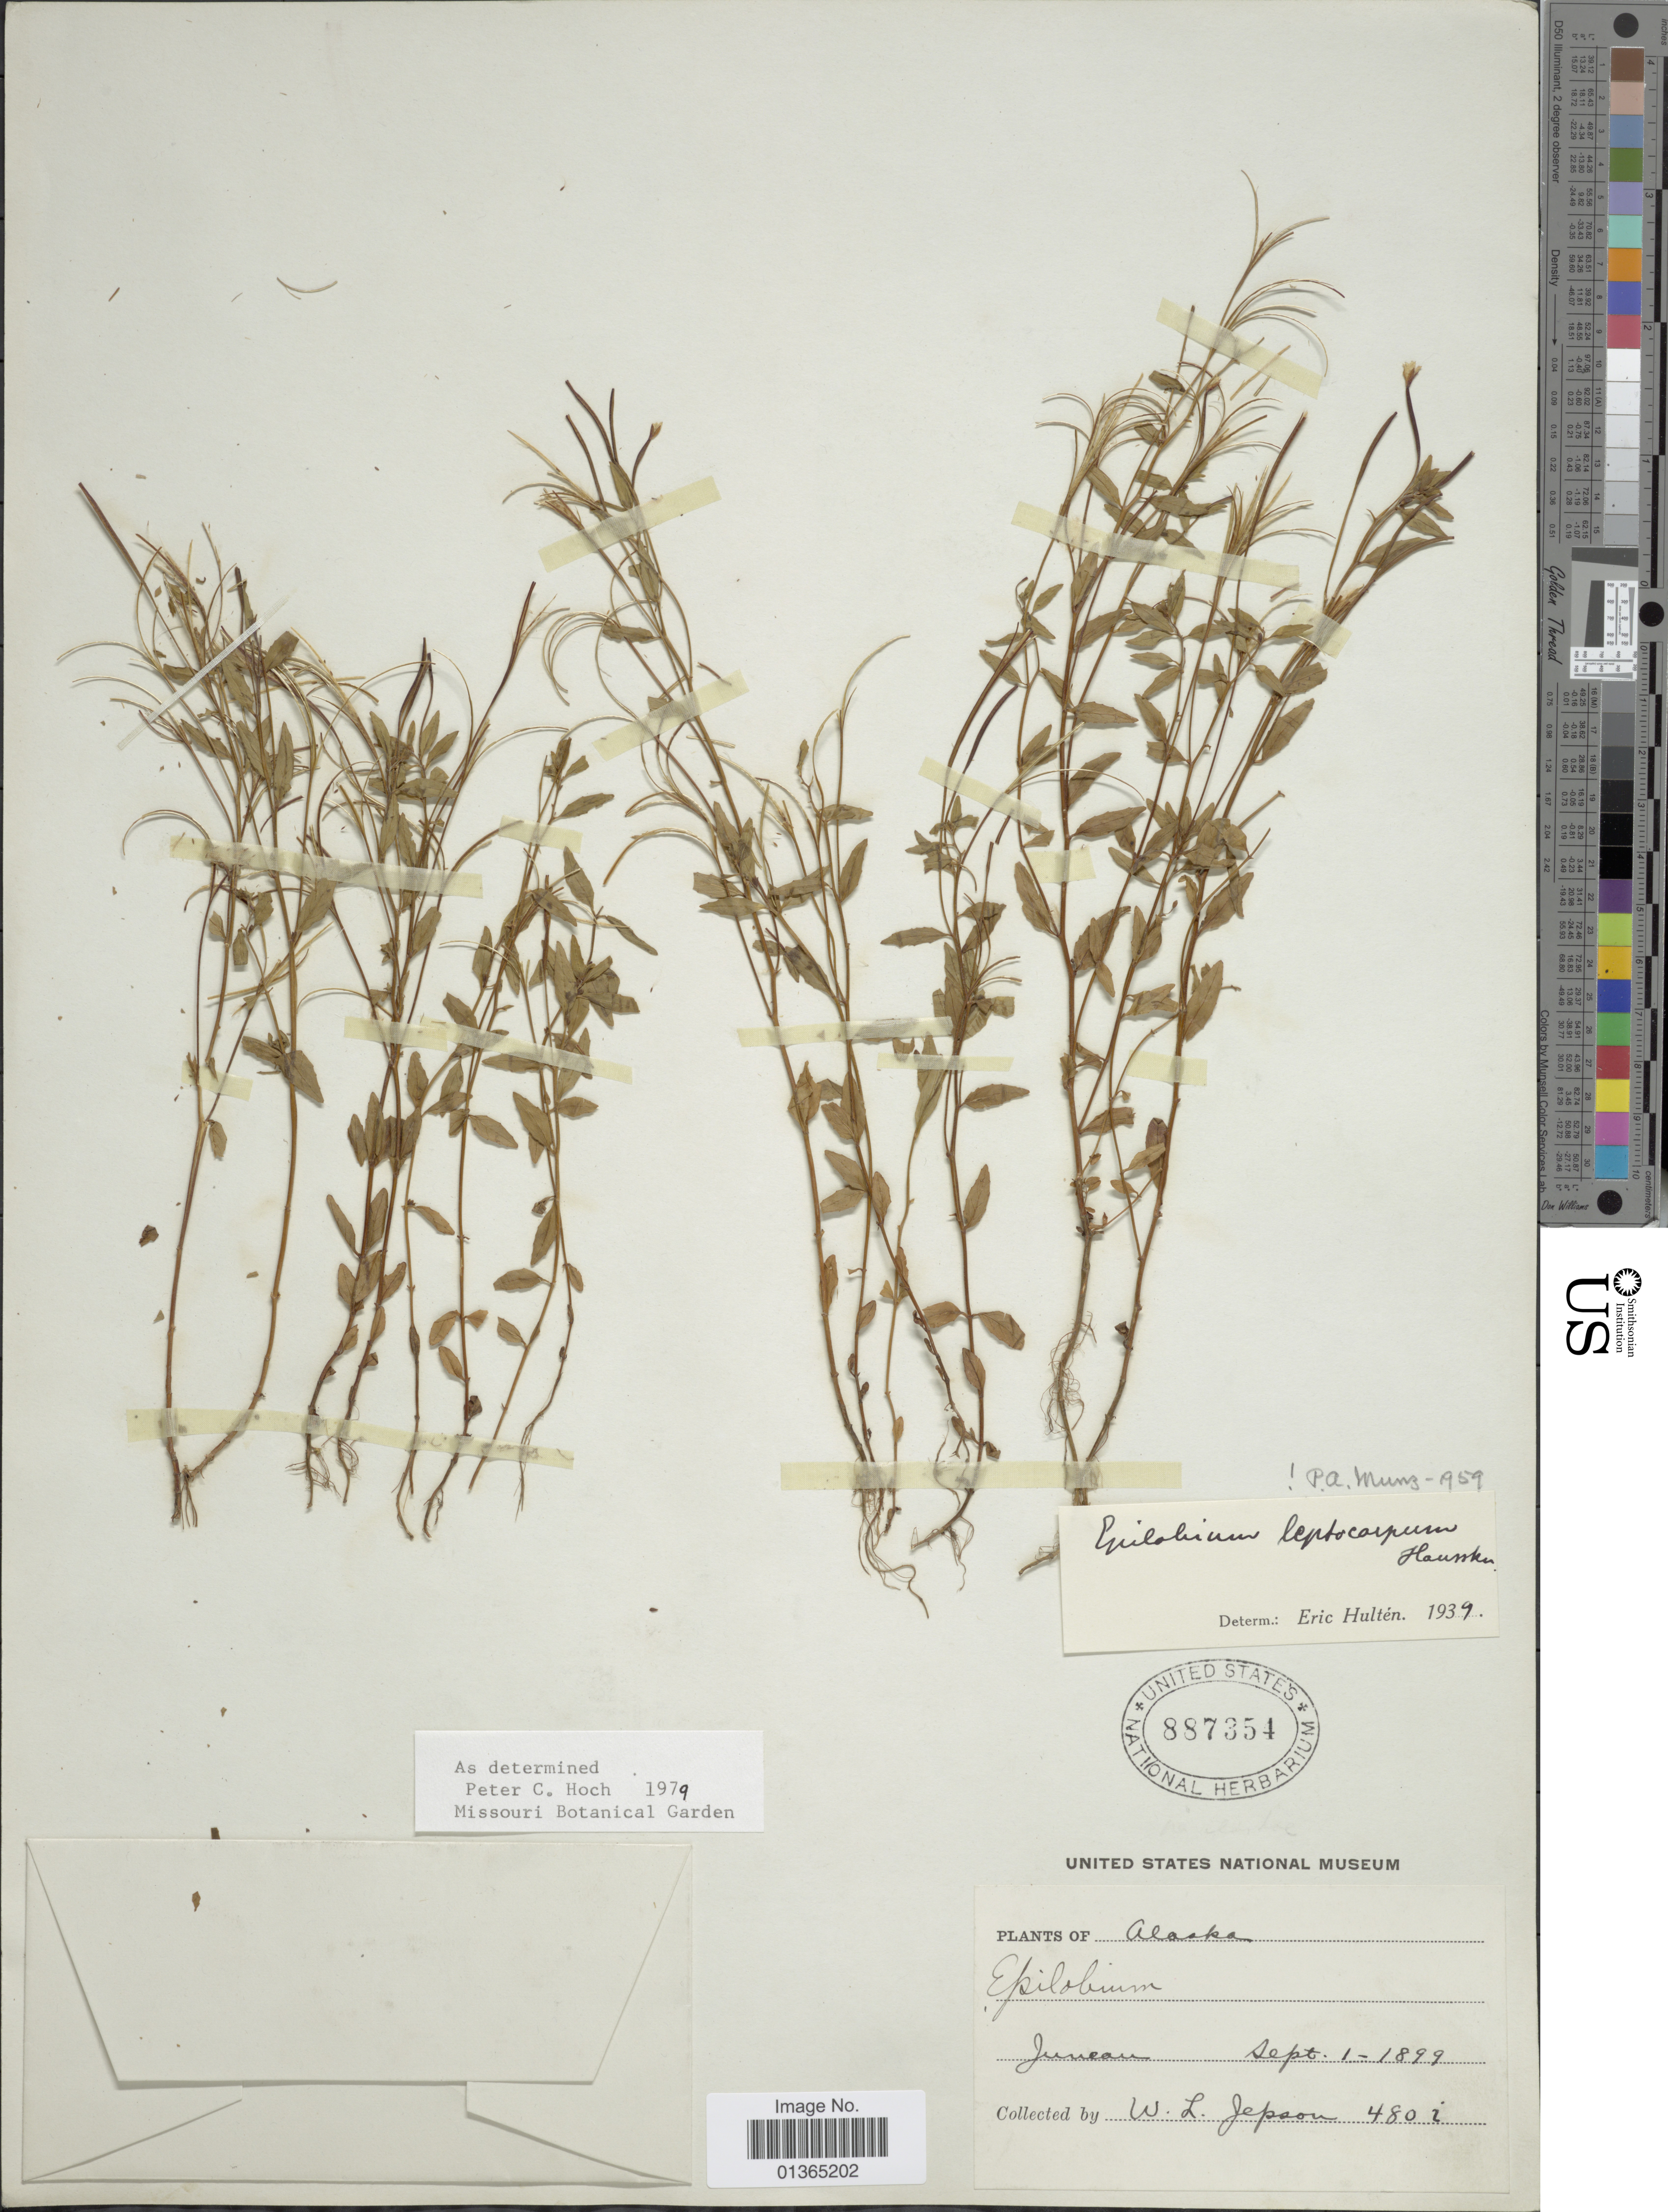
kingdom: Plantae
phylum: Tracheophyta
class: Magnoliopsida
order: Myrtales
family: Onagraceae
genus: Epilobium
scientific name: Epilobium leptocarpum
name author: Hausskn.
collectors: W. L. Jepson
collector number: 480i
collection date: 1899-09-01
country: United States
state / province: Alaska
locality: Juneau.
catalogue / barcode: US 887354